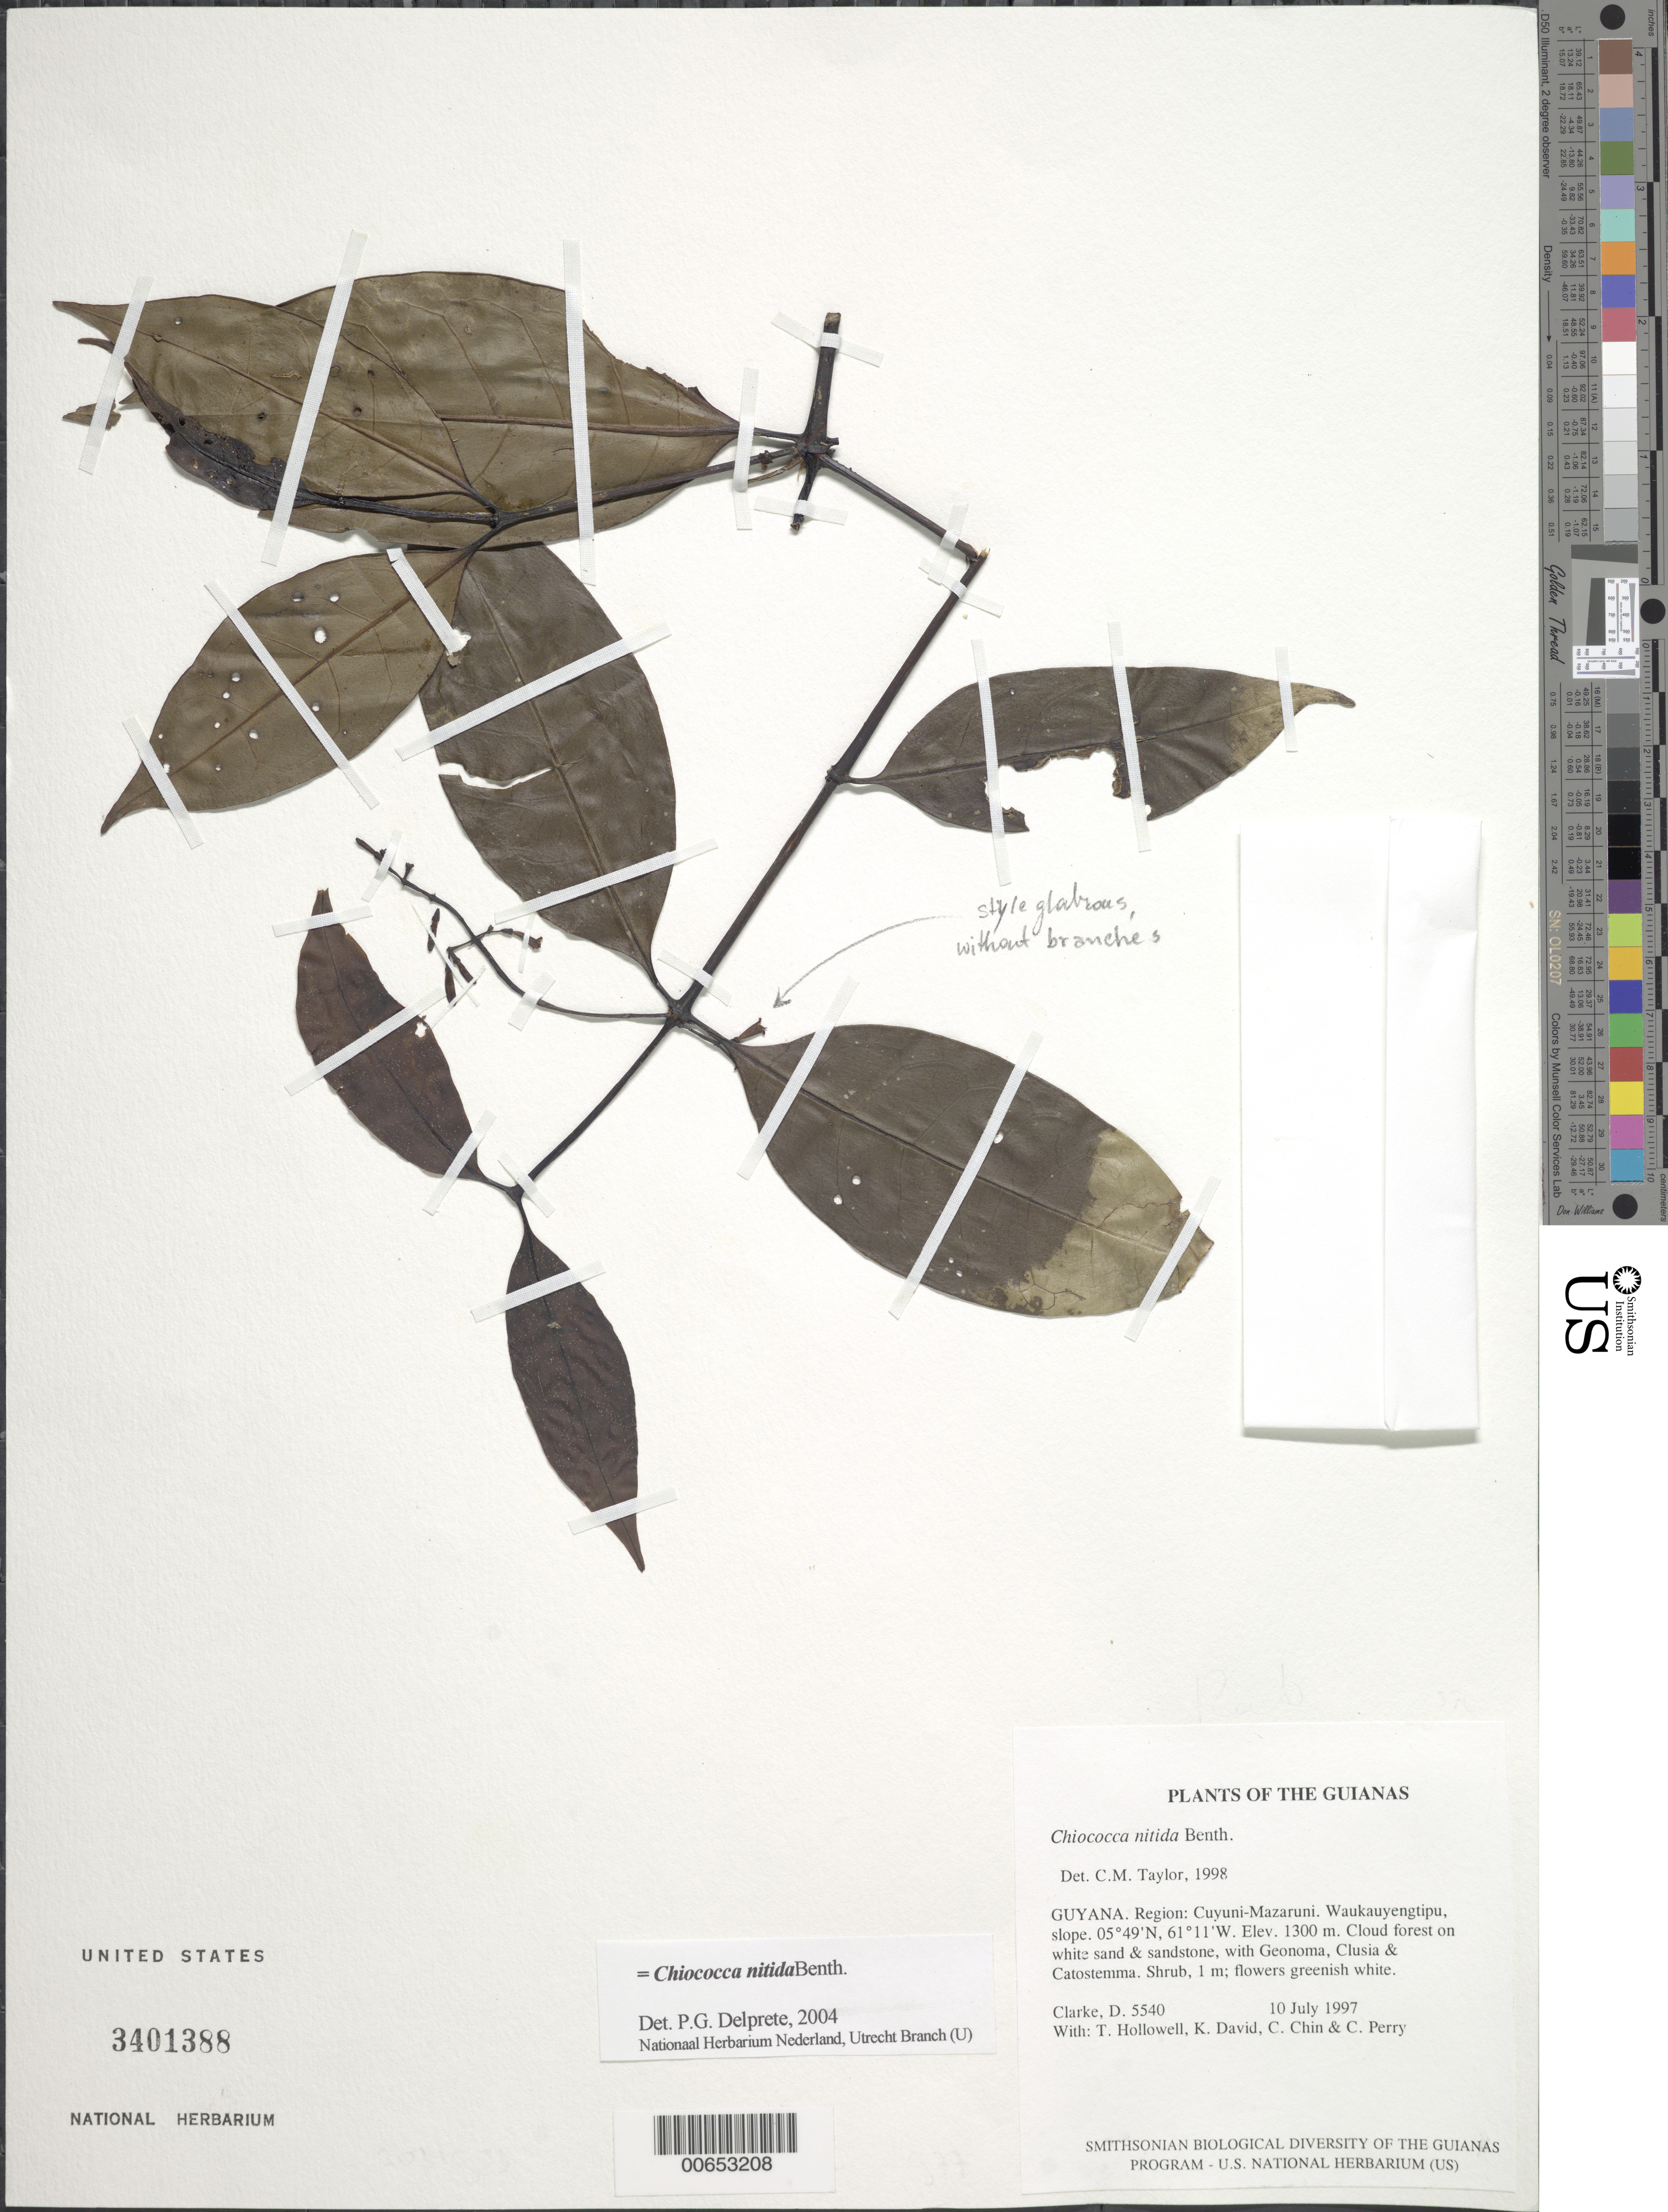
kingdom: Plantae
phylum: Tracheophyta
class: Magnoliopsida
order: Gentianales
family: Rubiaceae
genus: Chiococca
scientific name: Chiococca nitida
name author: Benth.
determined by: Delprete, P. G., Herb. de Guyane Cay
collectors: H. D. Clarke, T. Hollowell, K. David, C. Chin & C. Perry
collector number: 5540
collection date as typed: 10 July 1997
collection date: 1997-07-10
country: Guyana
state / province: Cuyuni-Mazaruni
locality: Waukauyengtipu, slope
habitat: Cloud forest on white sand & sandstone, with Geonoma, Clusia & Catostemma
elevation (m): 1300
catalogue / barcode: US 3401388